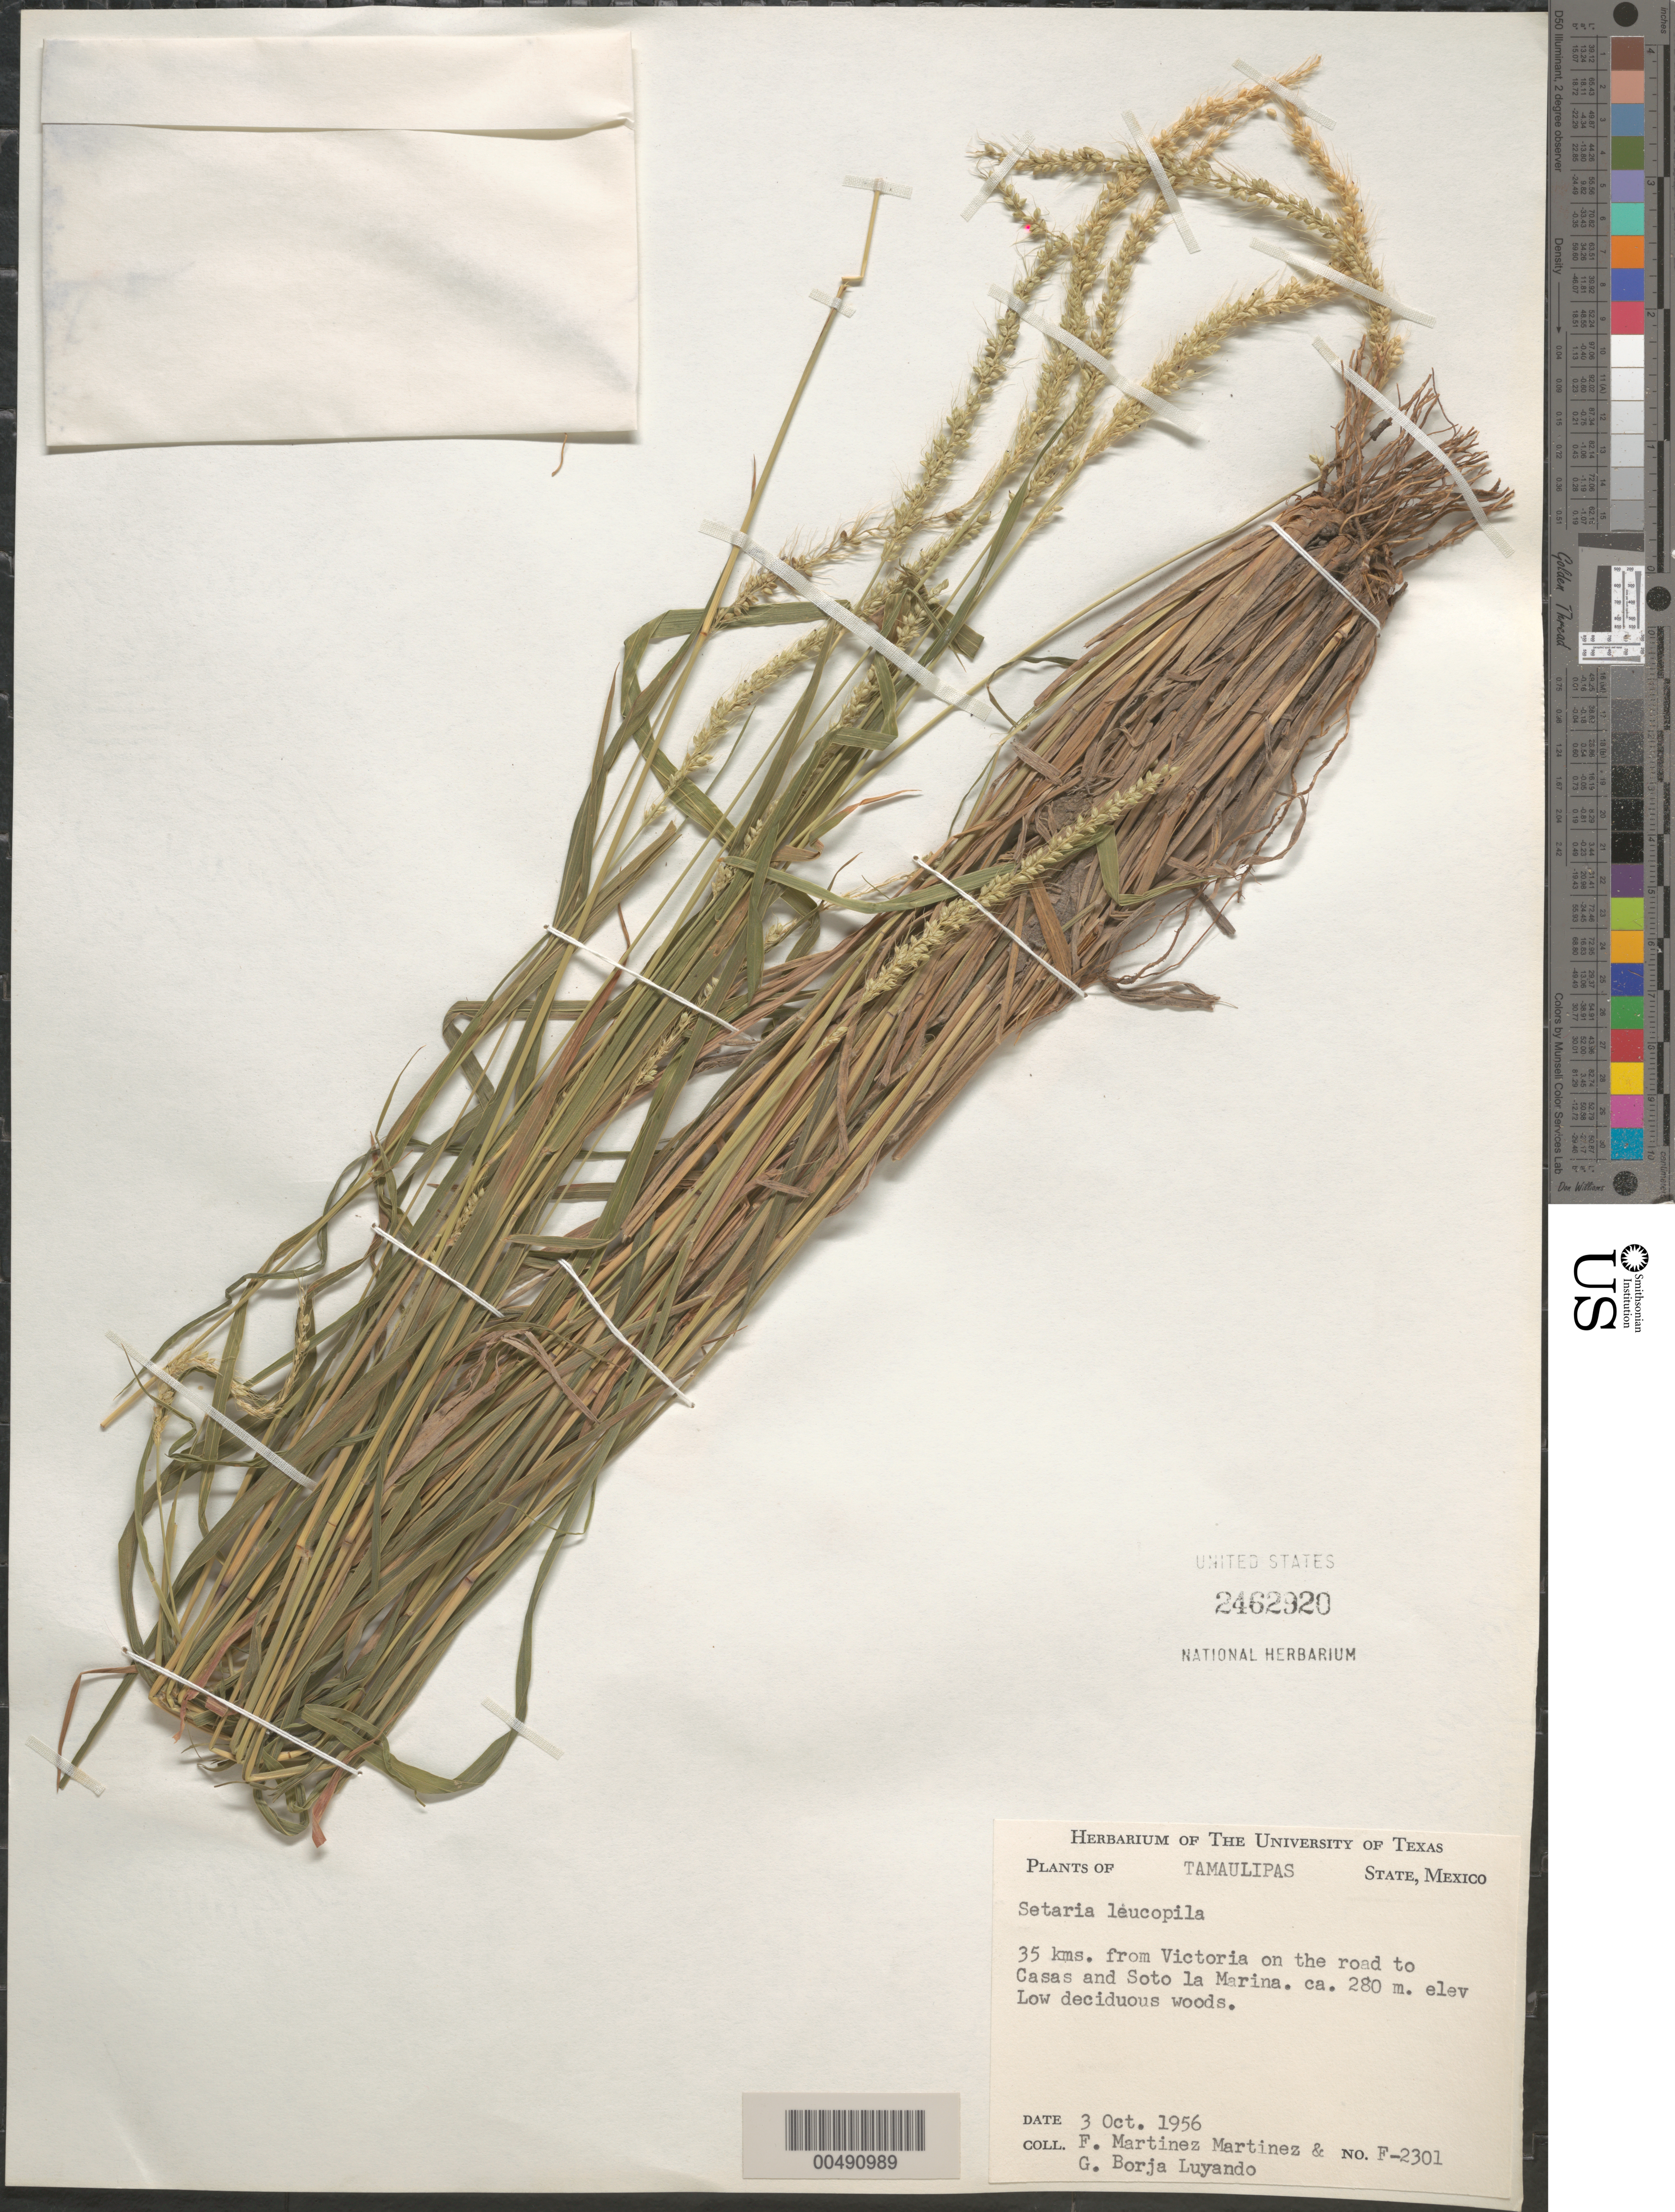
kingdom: Plantae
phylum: Tracheophyta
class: Liliopsida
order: Poales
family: Poaceae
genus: Setaria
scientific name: Setaria leucopila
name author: (Scribn. & Merr.) K. Schum.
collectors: F. Martinez-M. & G. Borja-Luyando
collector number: F-2301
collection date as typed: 3 Oct 1956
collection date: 1956-10-03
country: Mexico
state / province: Tamaulipas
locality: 35 km from Victoria on the rd to Casas & Soto la Marina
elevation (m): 280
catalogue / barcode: US 2462920